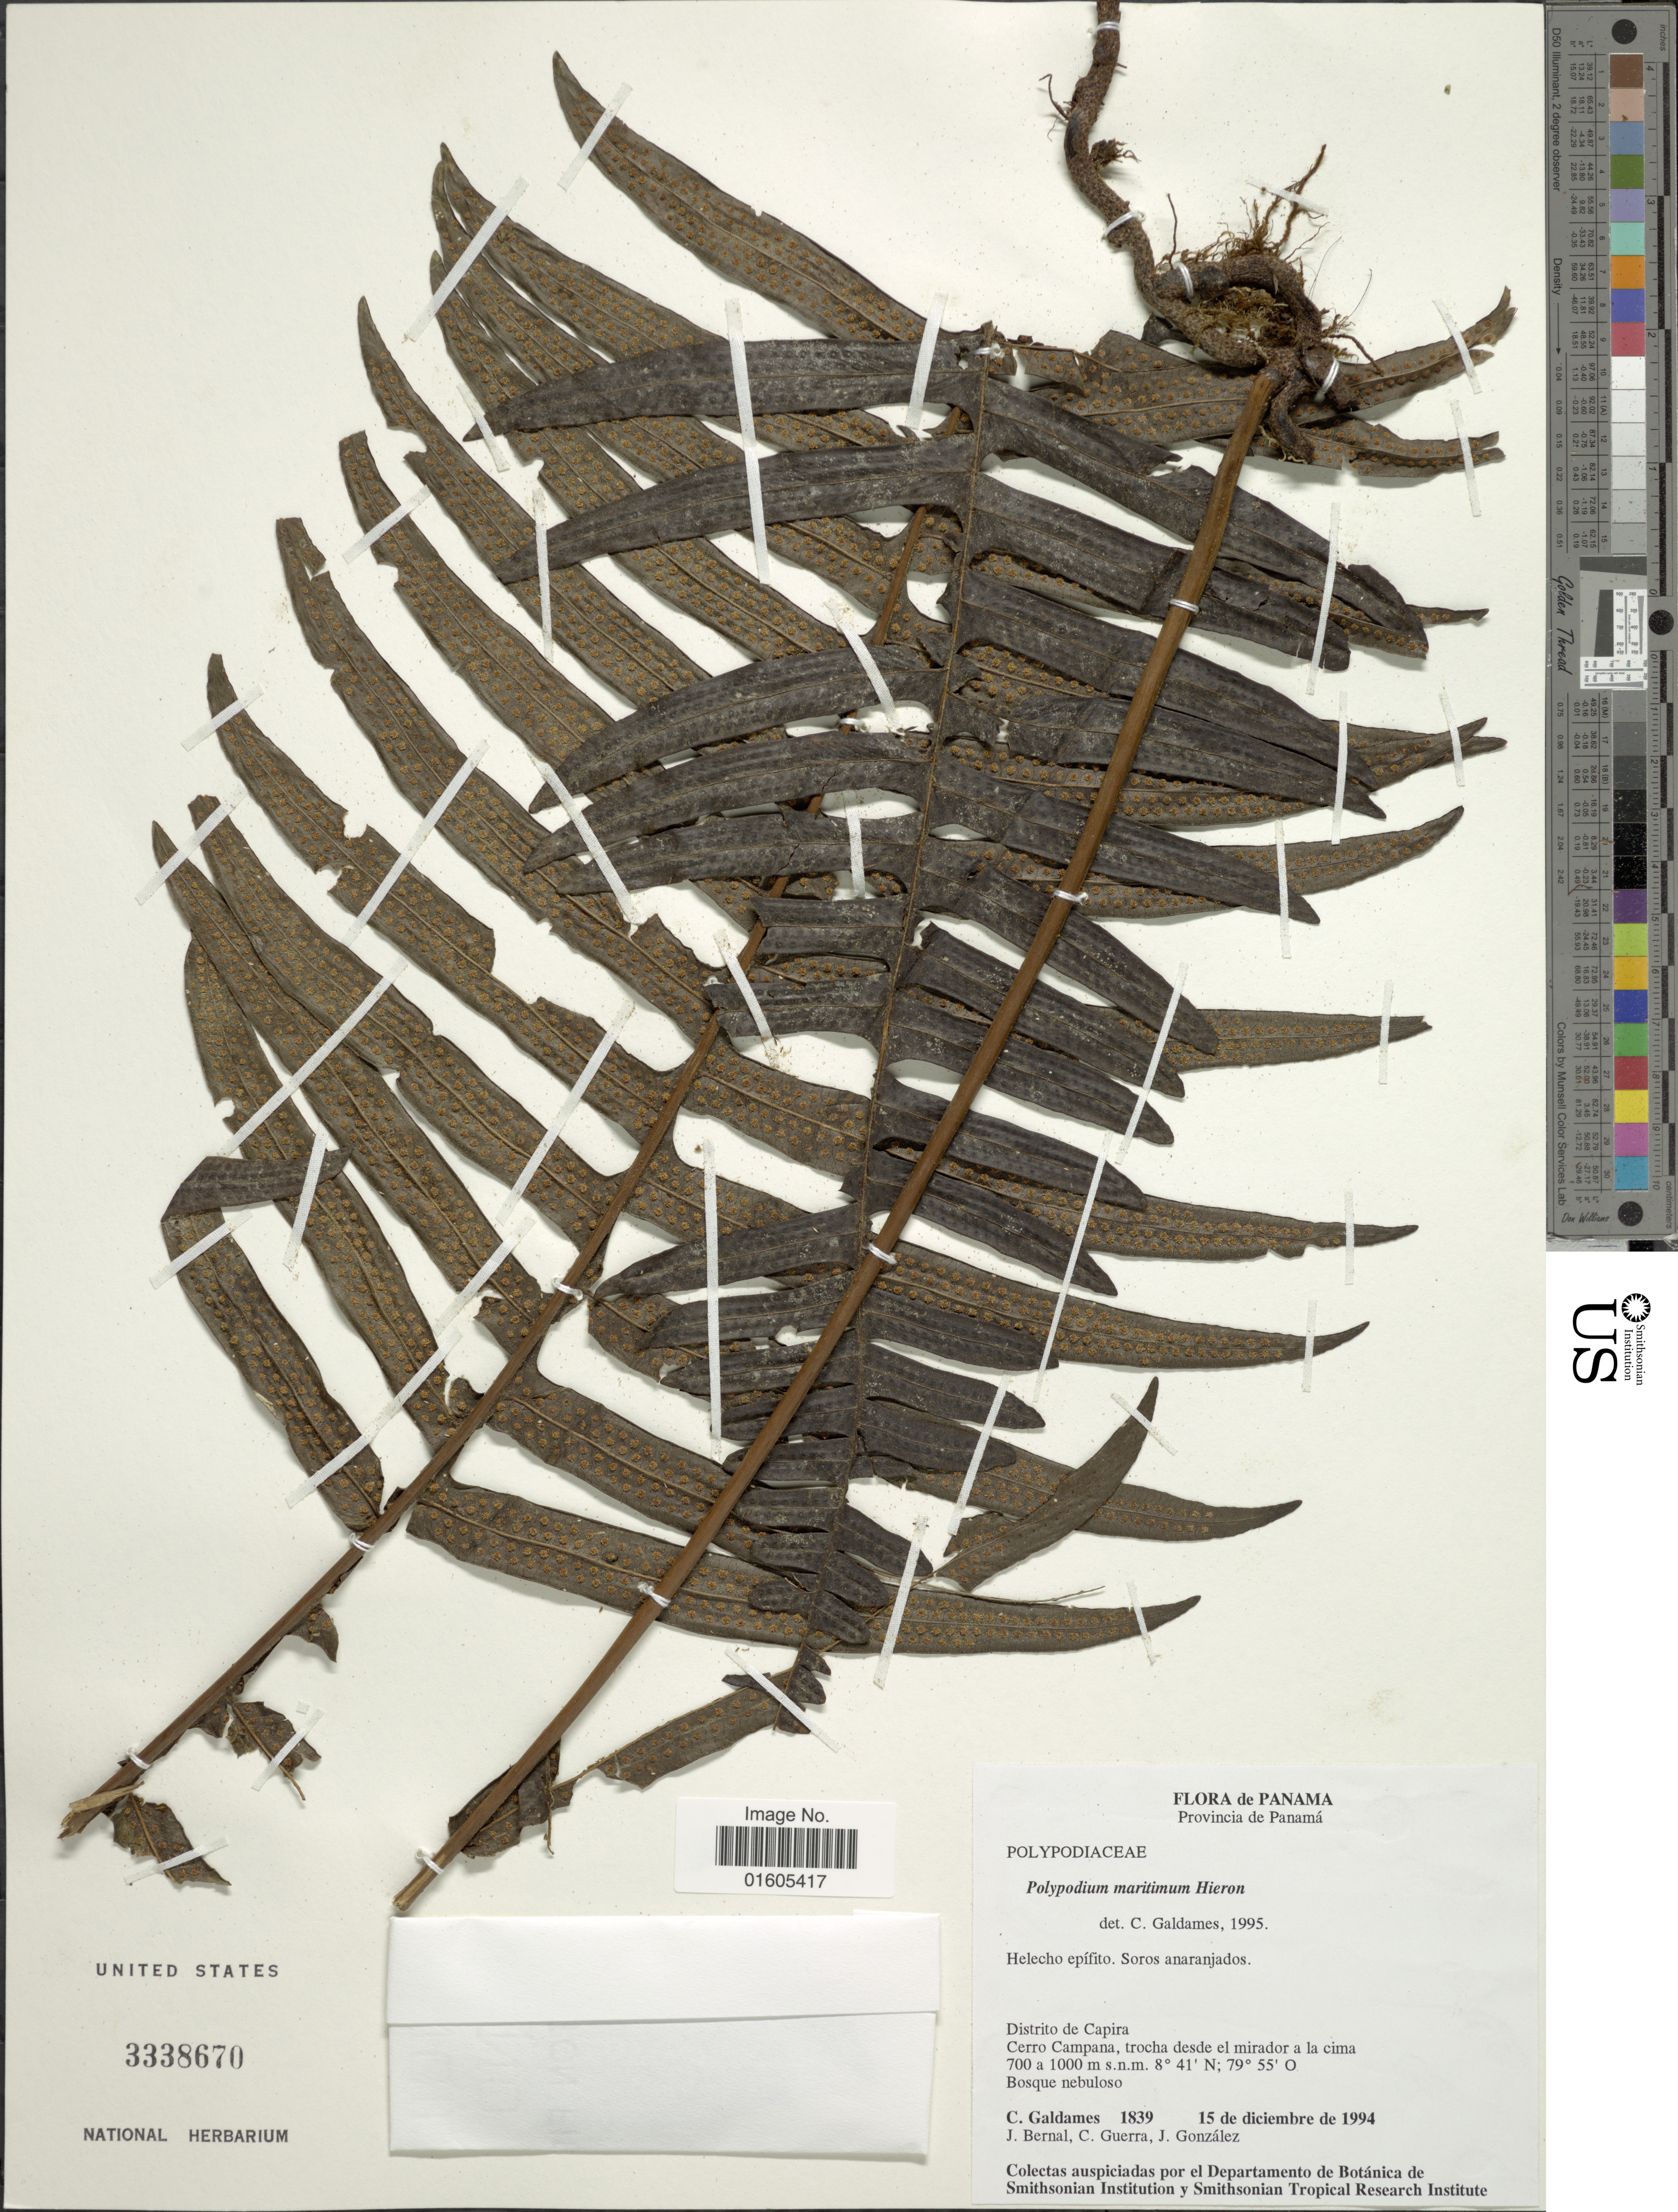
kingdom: Plantae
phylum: Tracheophyta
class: Polypodiopsida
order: Polypodiales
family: Polypodiaceae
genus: Serpocaulon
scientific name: Serpocaulon maritimum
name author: (Hieron.) A.R. Sm.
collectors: C. Galdames, J. Bernal, C. Guerra & J. González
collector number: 1839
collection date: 1994-12-15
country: Panama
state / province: Panamá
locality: Distrito de Capira, Cerro Campana, trocha desde el mirador a la cima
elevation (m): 700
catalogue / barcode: US 3338670